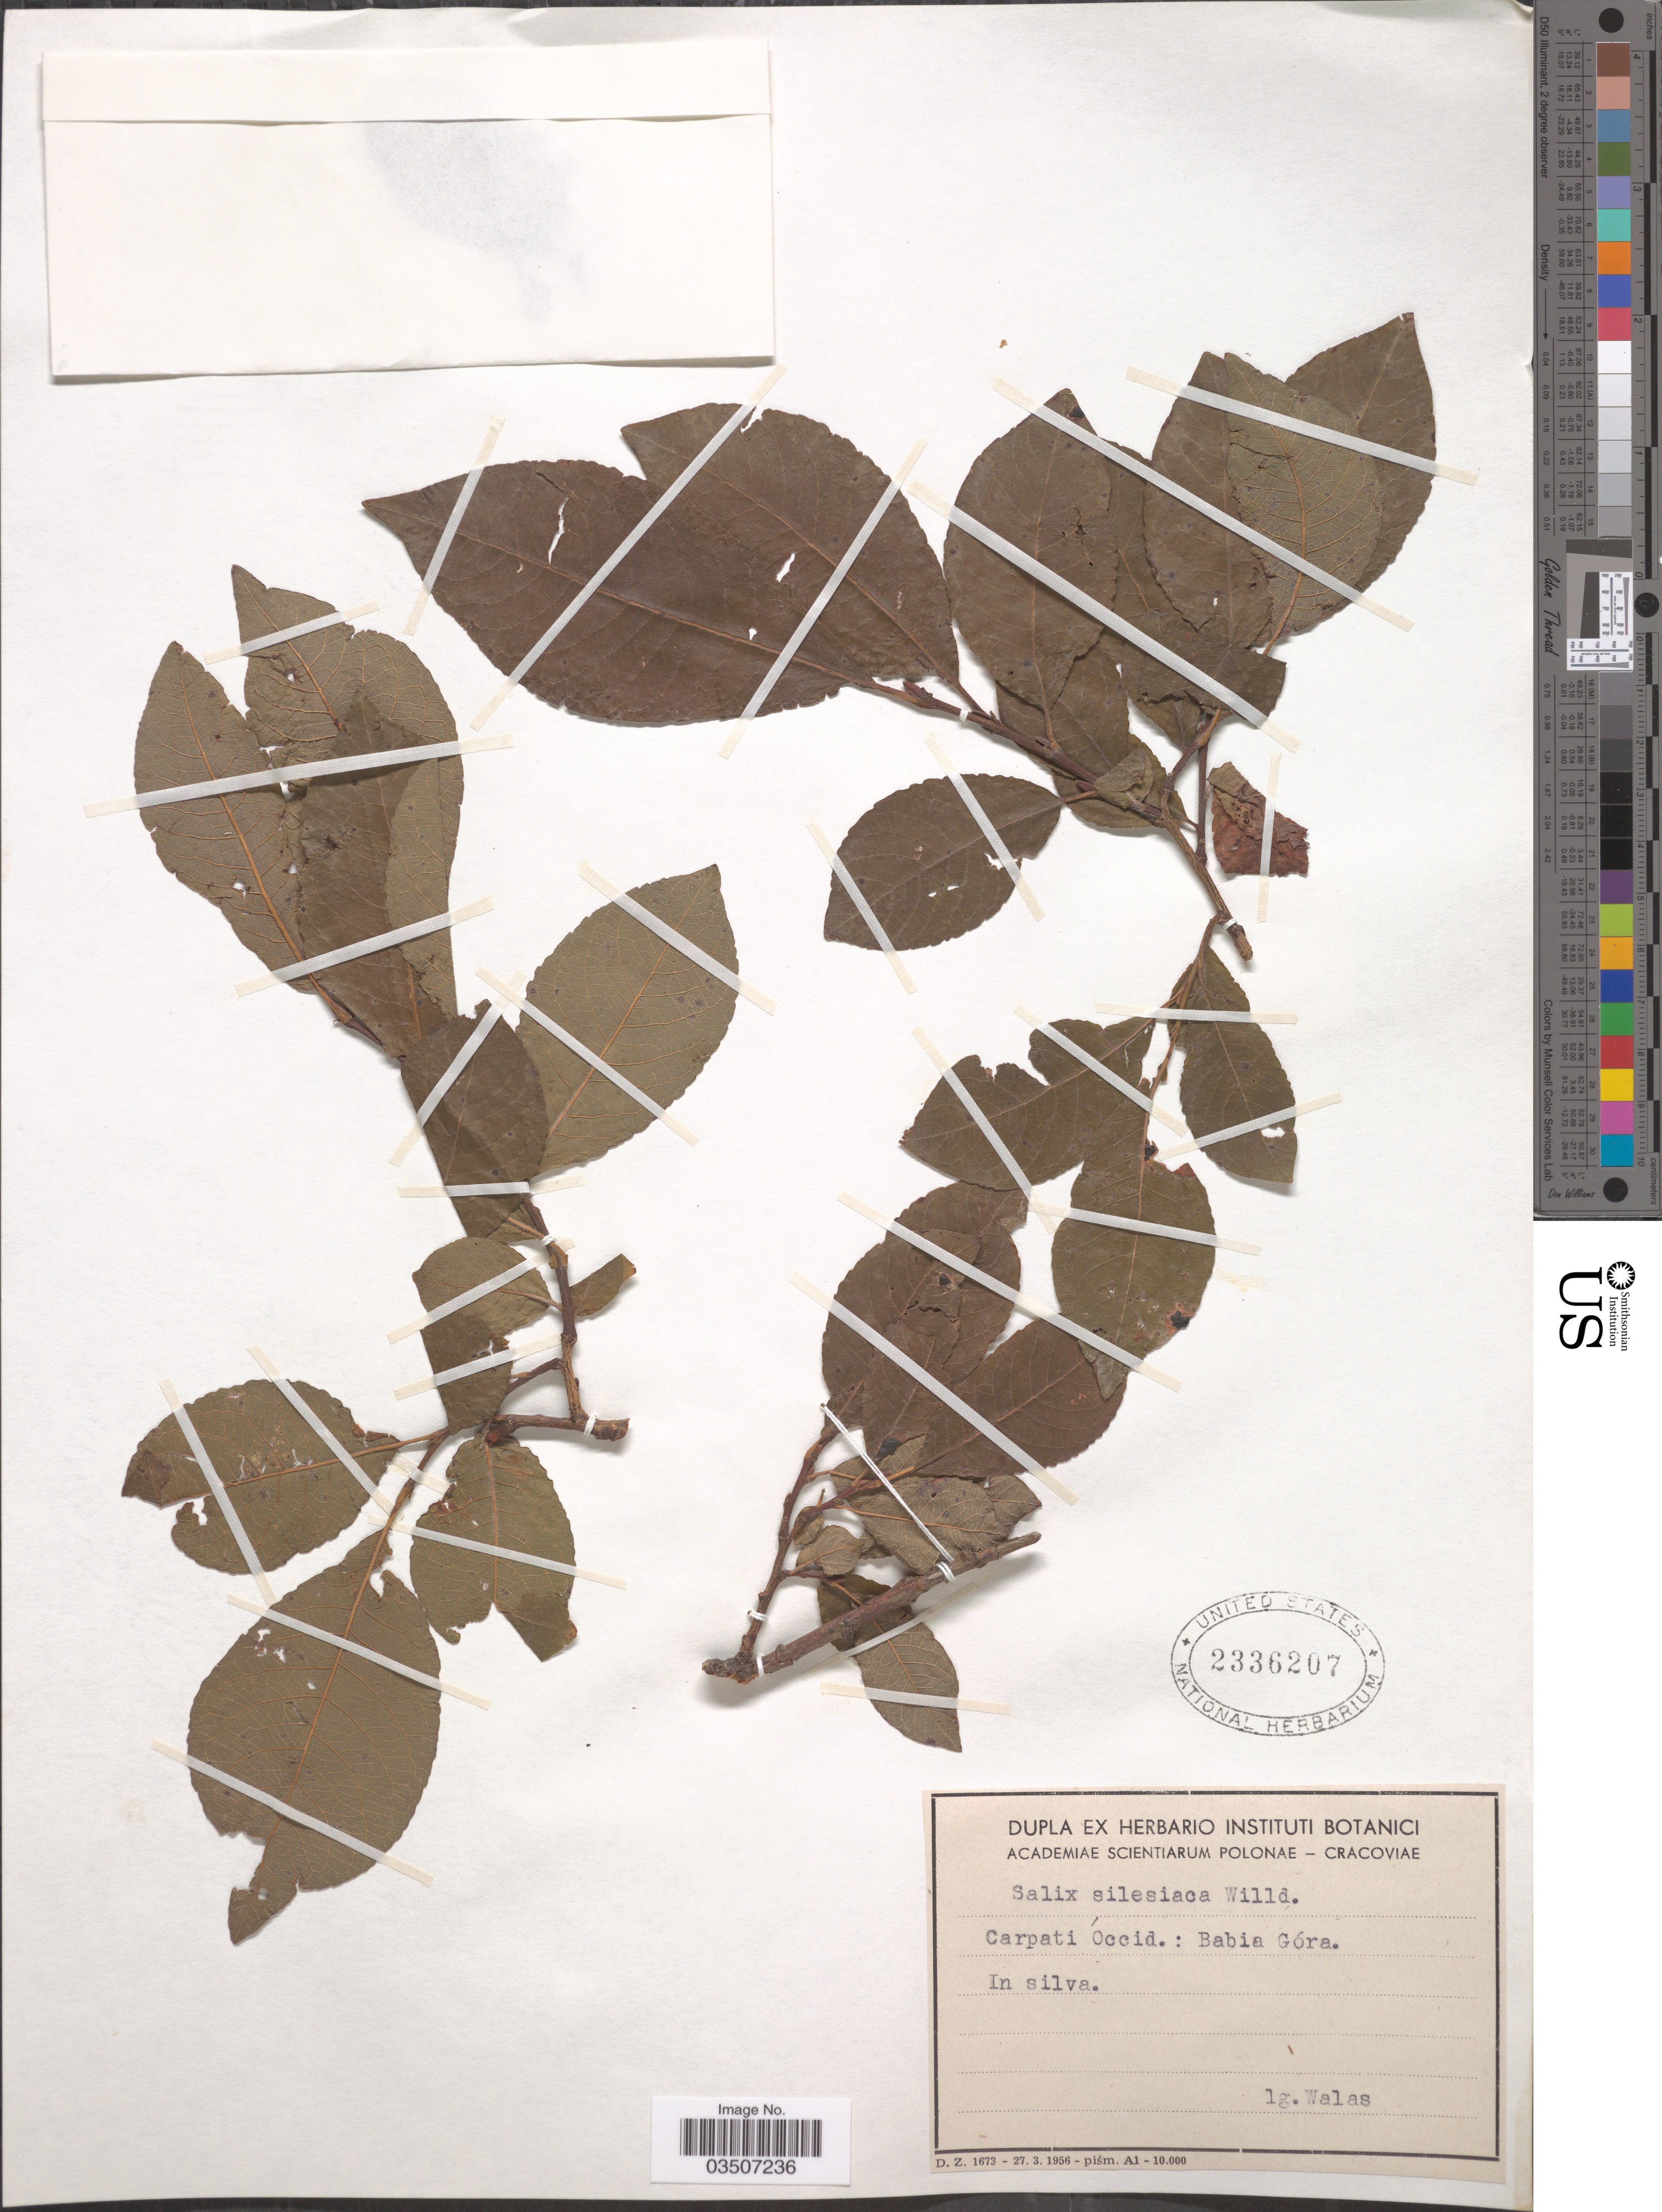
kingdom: Plantae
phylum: Tracheophyta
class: Magnoliopsida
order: Malpighiales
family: Salicaceae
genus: Salix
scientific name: Salix silesiaca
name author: Willd.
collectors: J. Walas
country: Poland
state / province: Podlaskie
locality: Carpati Occid.: Babia Góra.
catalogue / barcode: US 2336207